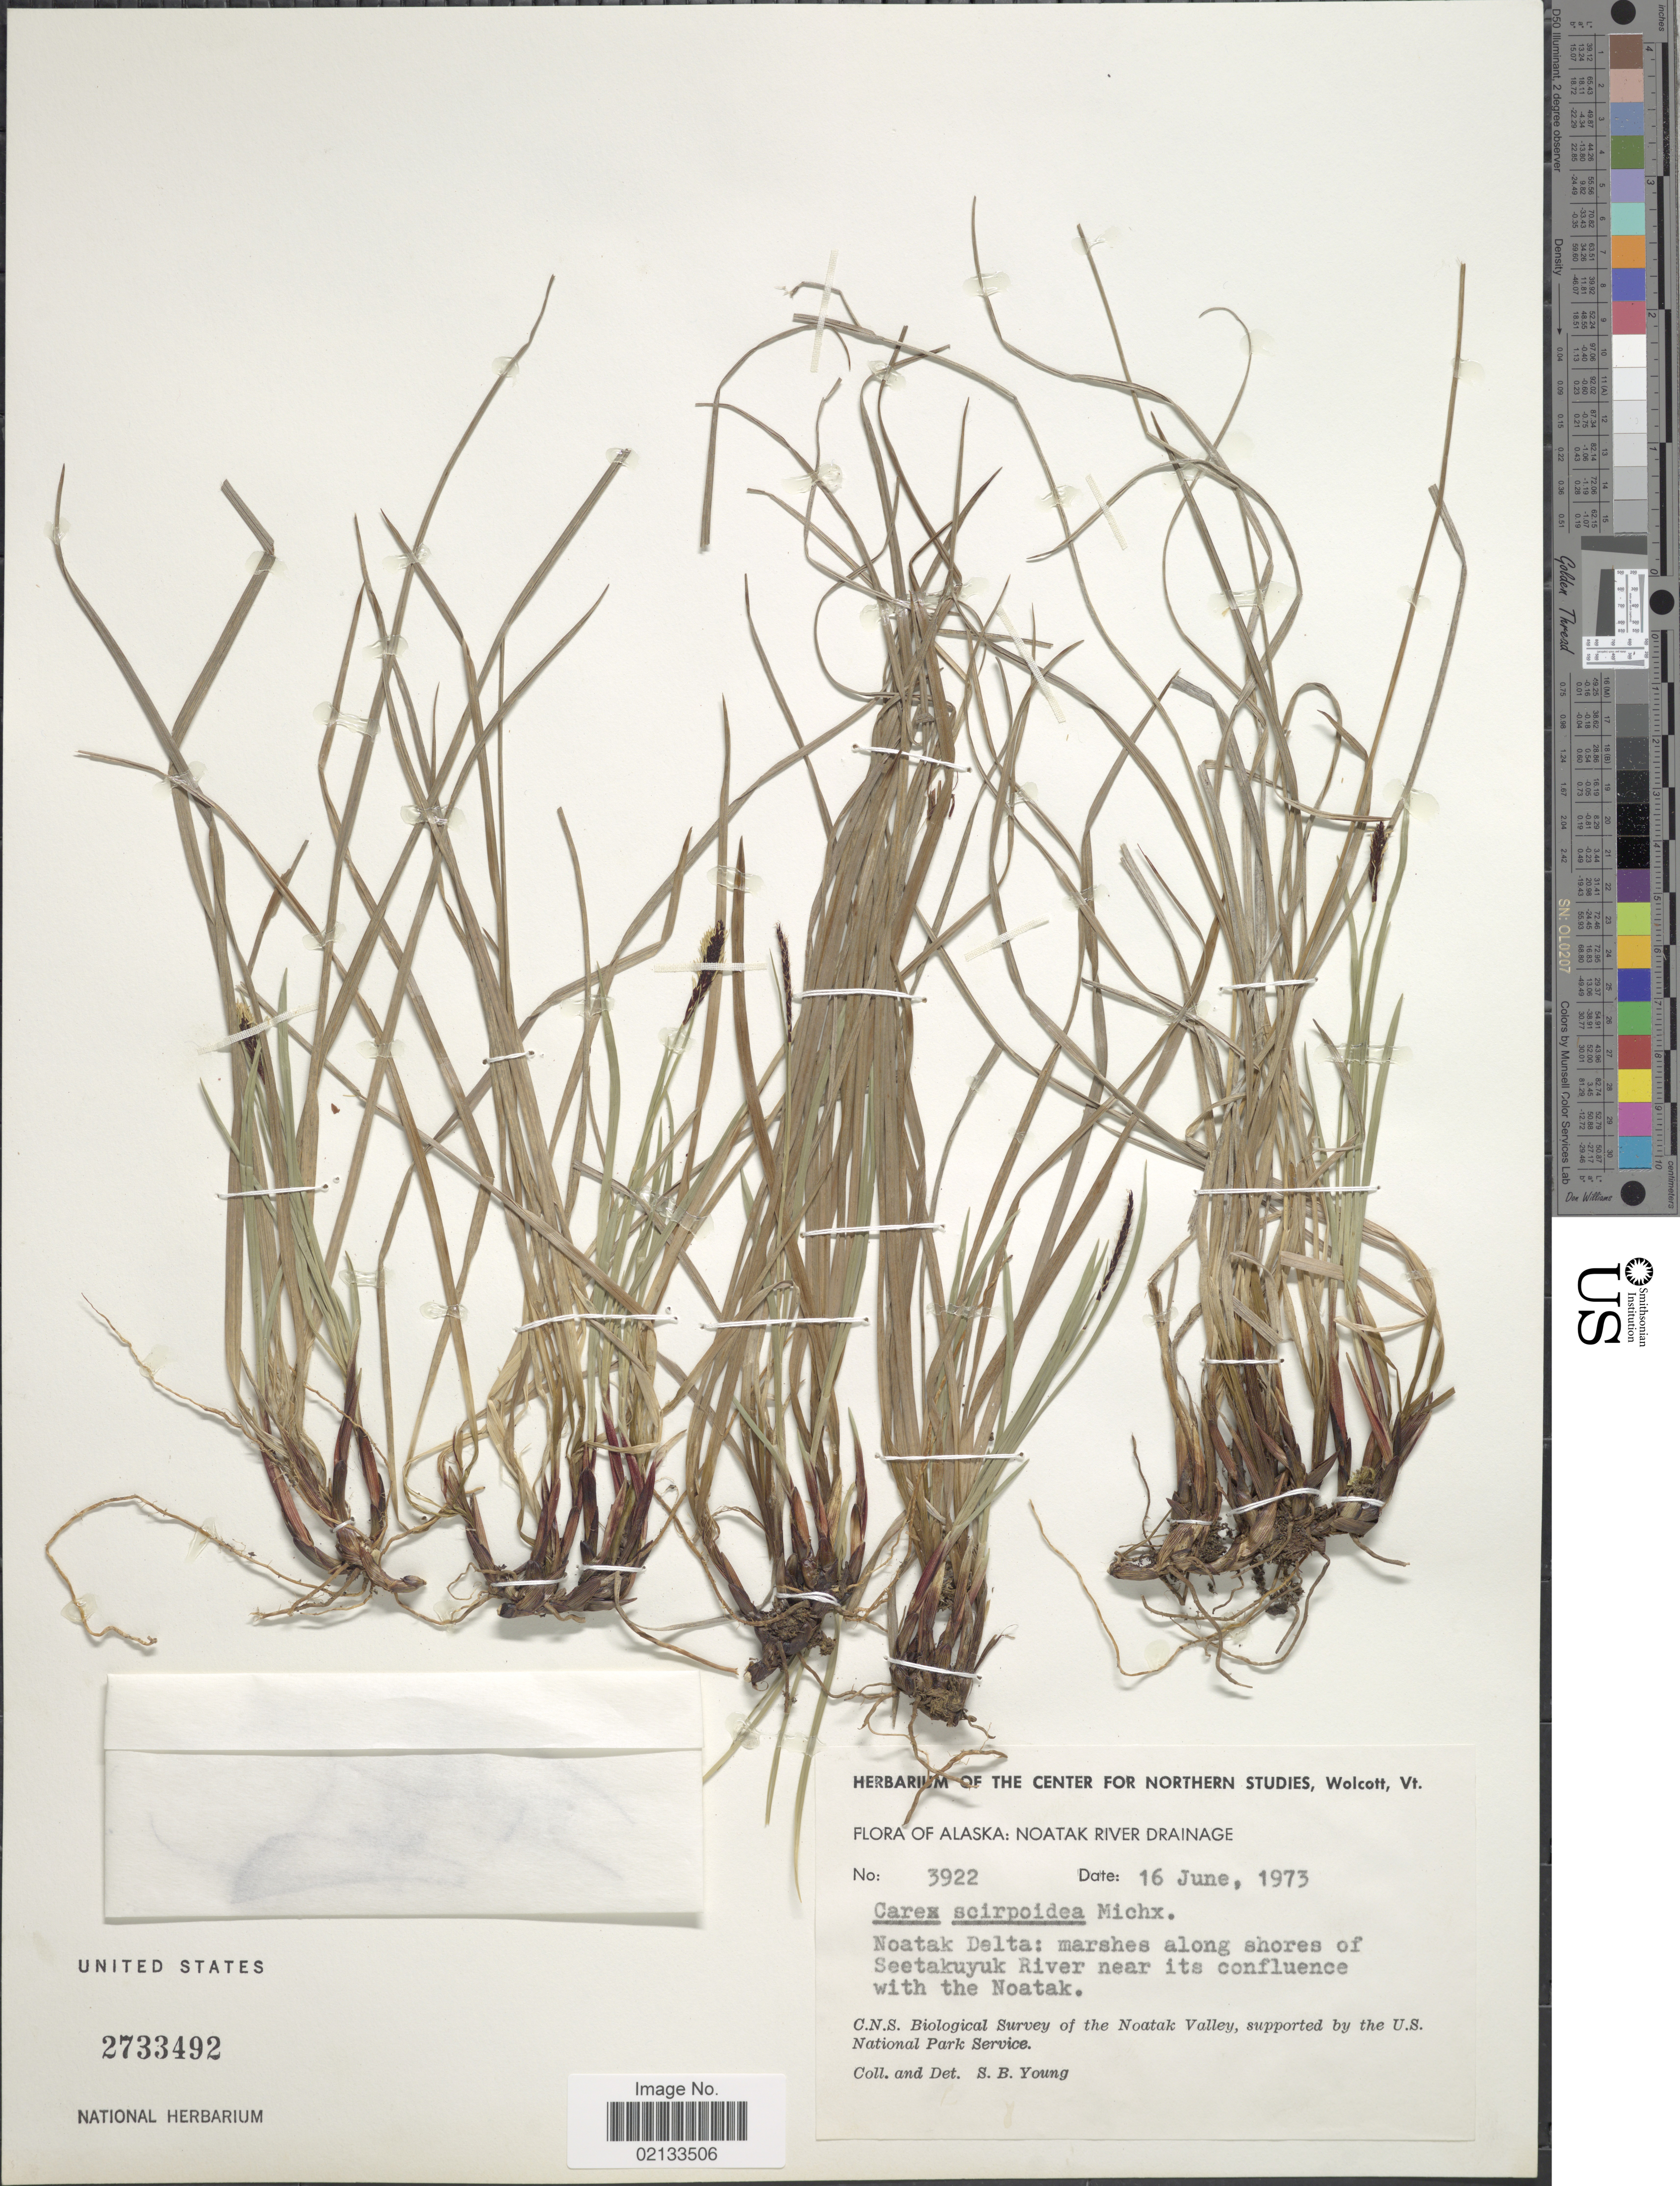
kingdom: Plantae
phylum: Tracheophyta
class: Liliopsida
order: Poales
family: Cyperaceae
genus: Carex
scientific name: Carex scirpoidea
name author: Michx.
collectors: S. Young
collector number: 3922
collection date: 1973-06-16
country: United States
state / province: Alaska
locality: Noatak River Drainage, Noatak Delta: marshes along shores of Seetakuyuk River its confluence with the Noatak, C.N.S Biological Survey of the Noatak Valley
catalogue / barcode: US 2733492